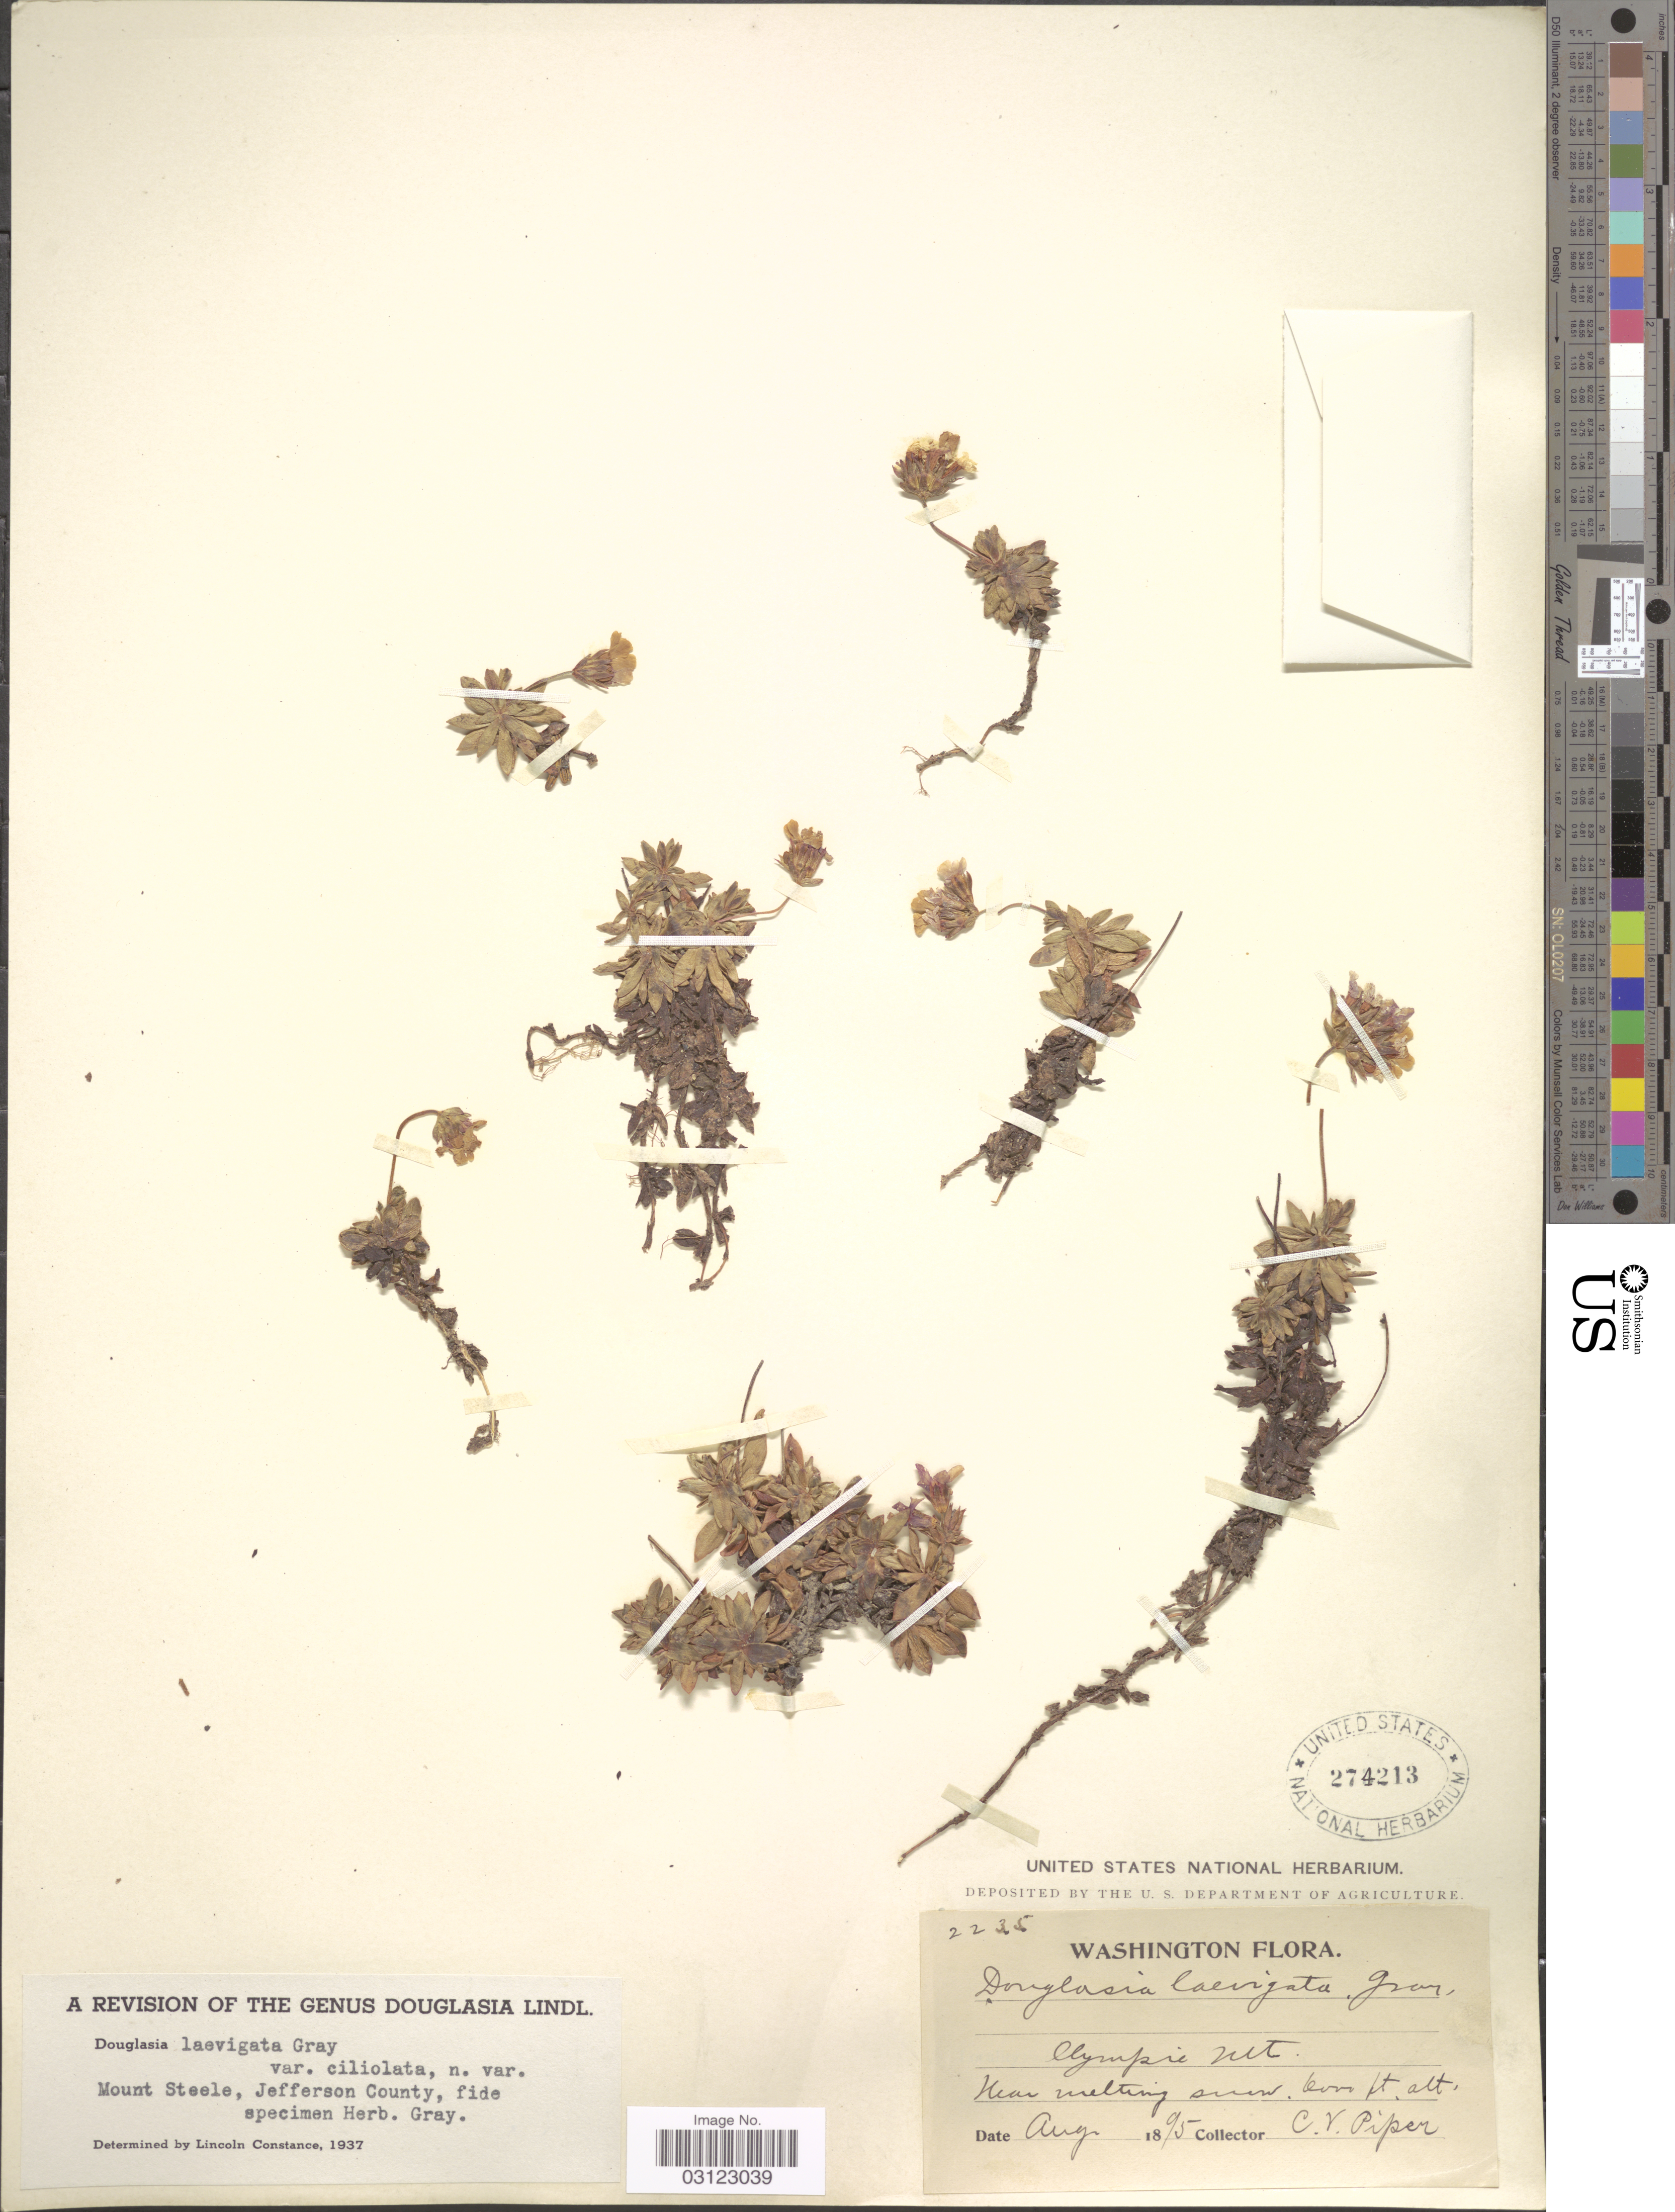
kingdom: Plantae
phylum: Tracheophyta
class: Magnoliopsida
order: Ericales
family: Primulaceae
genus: Douglasia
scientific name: Douglasia laevigata var. ciliolata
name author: Constance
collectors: C. V. Piper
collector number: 2235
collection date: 1895-08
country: United States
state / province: Washington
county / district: Jefferson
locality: Mount Steele, Jefferson County. Olympic Mts. Near melting snow.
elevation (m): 1829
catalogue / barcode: US 274213